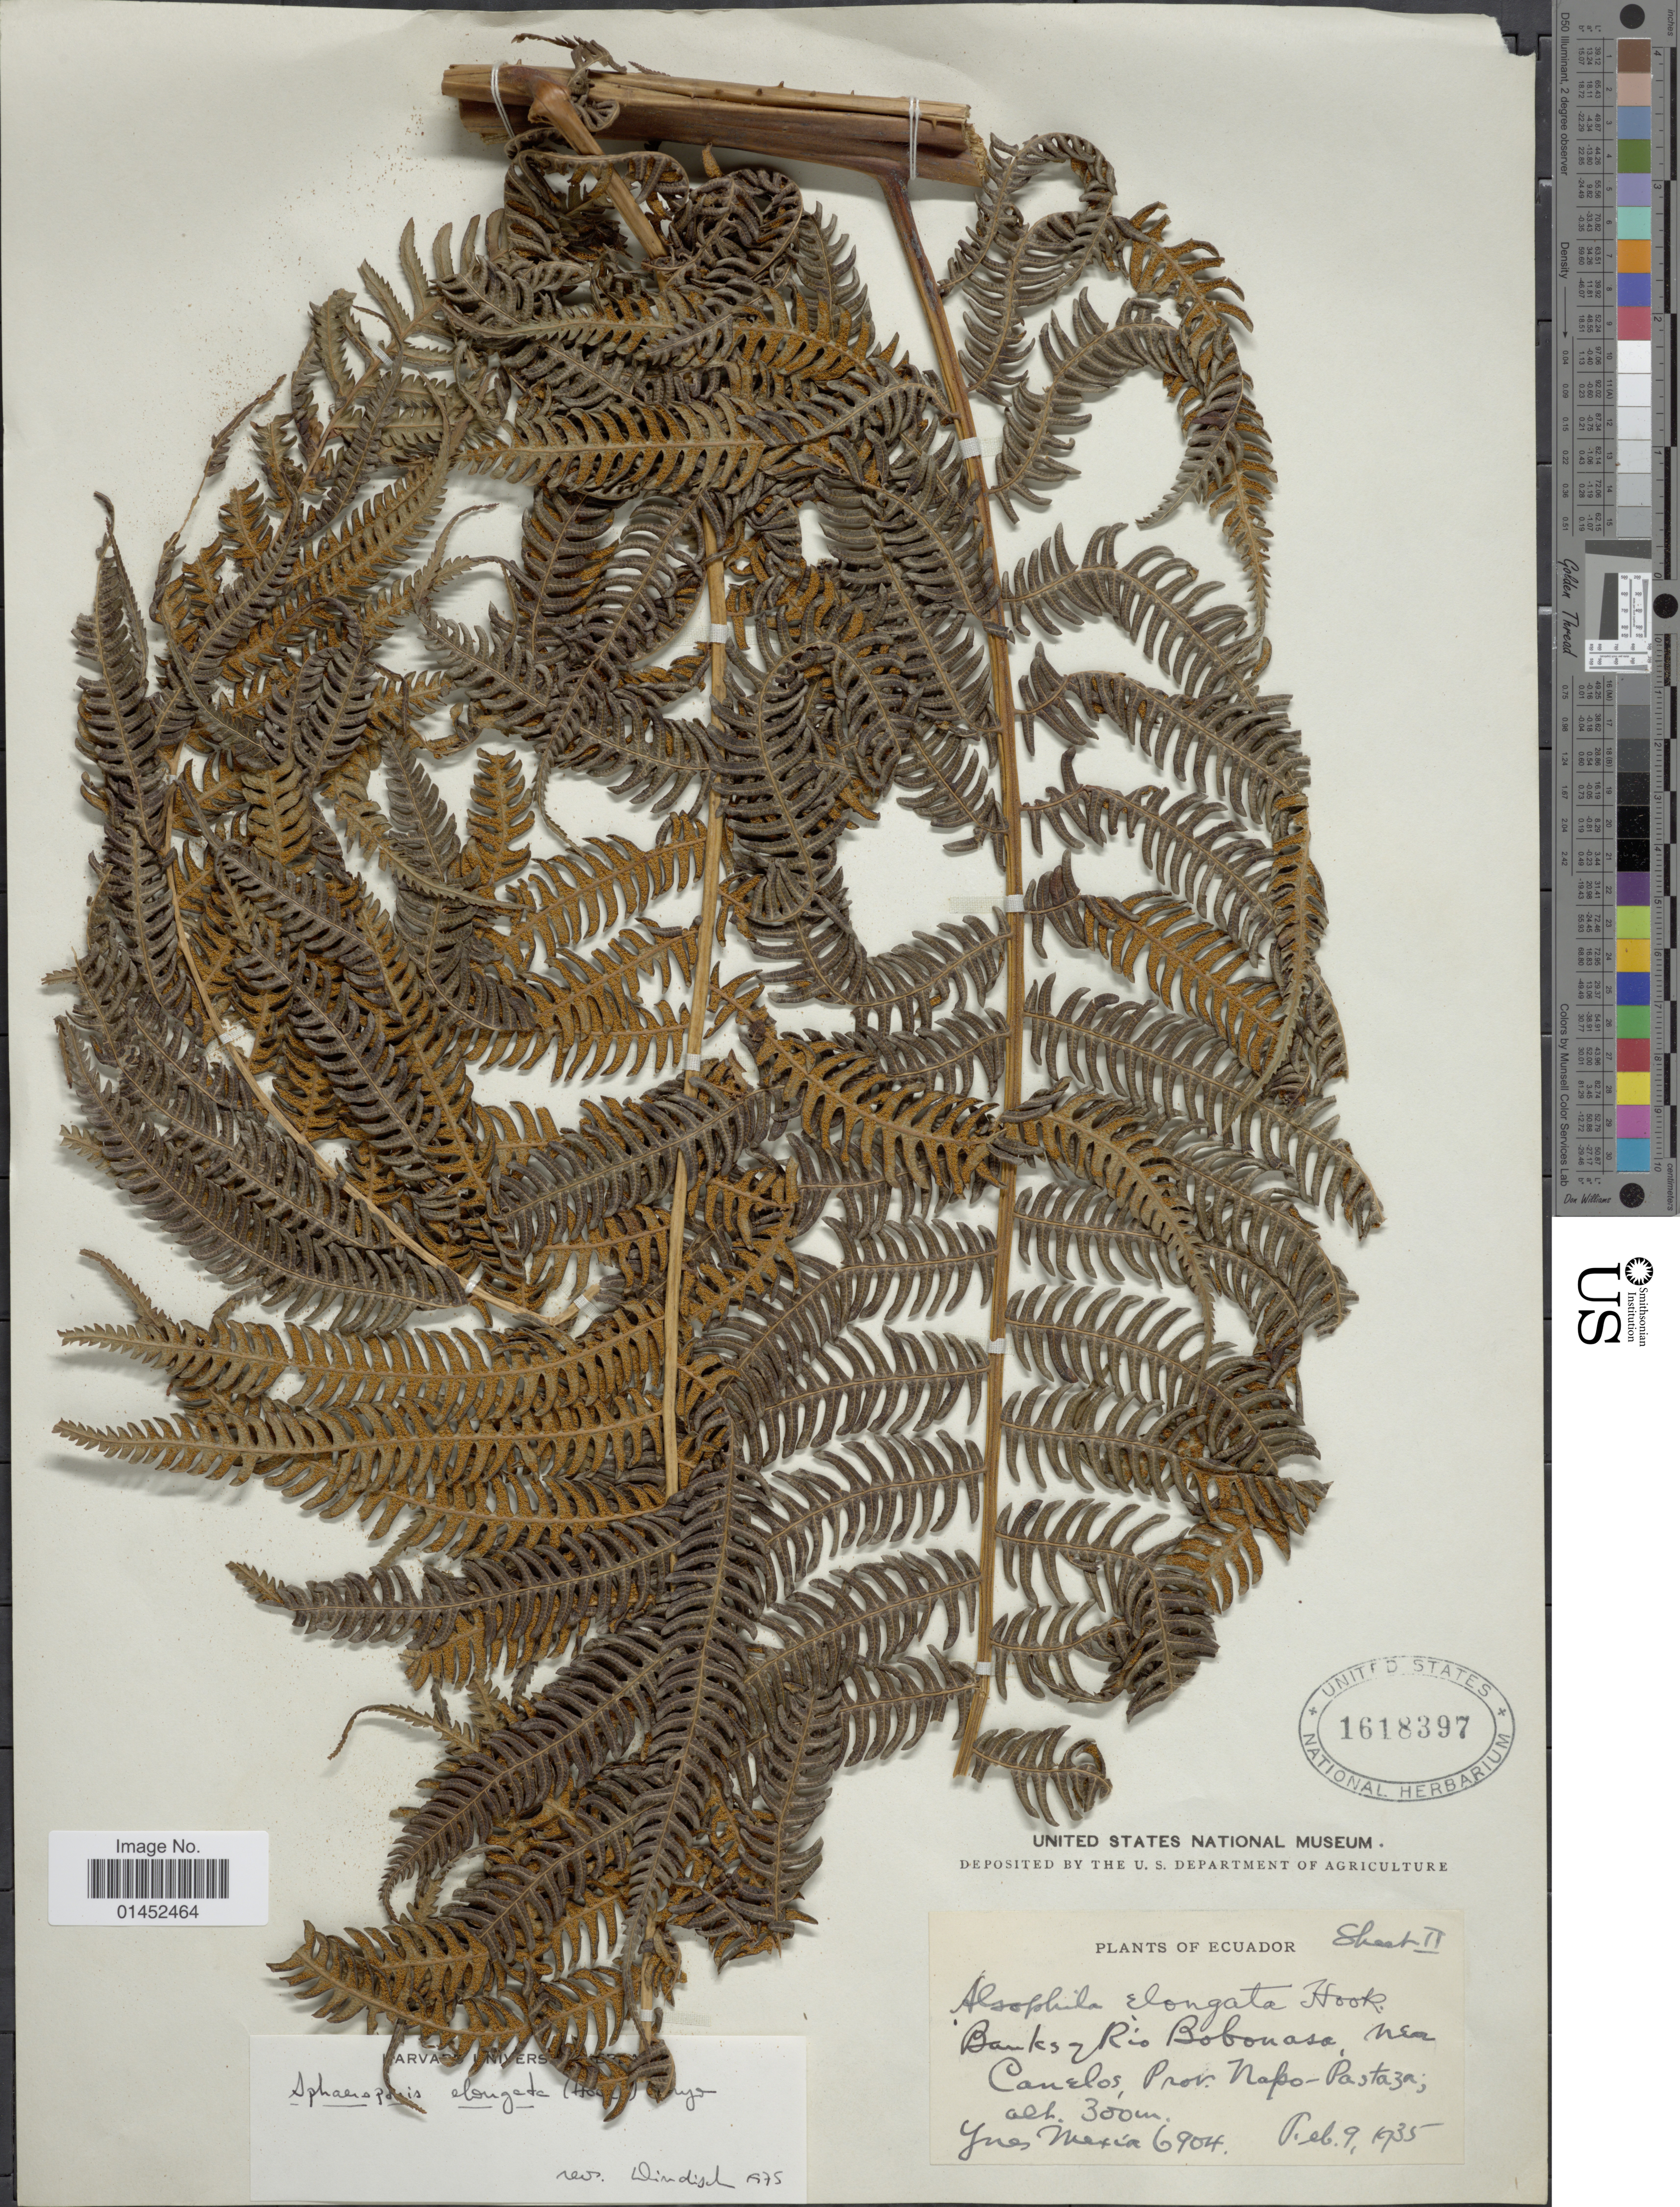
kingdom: Plantae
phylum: Tracheophyta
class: Polypodiopsida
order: Cyatheales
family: Cyatheaceae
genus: Cyathea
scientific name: Cyathea poeppigii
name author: (Hook.) Domin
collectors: Y. Mexia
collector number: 6904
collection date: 1935-02-09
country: Ecuador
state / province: Napo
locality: Banks of Rio Bobonasa, near Canelos, Prov. Napo-Pastaza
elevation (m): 300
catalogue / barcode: US 1618397